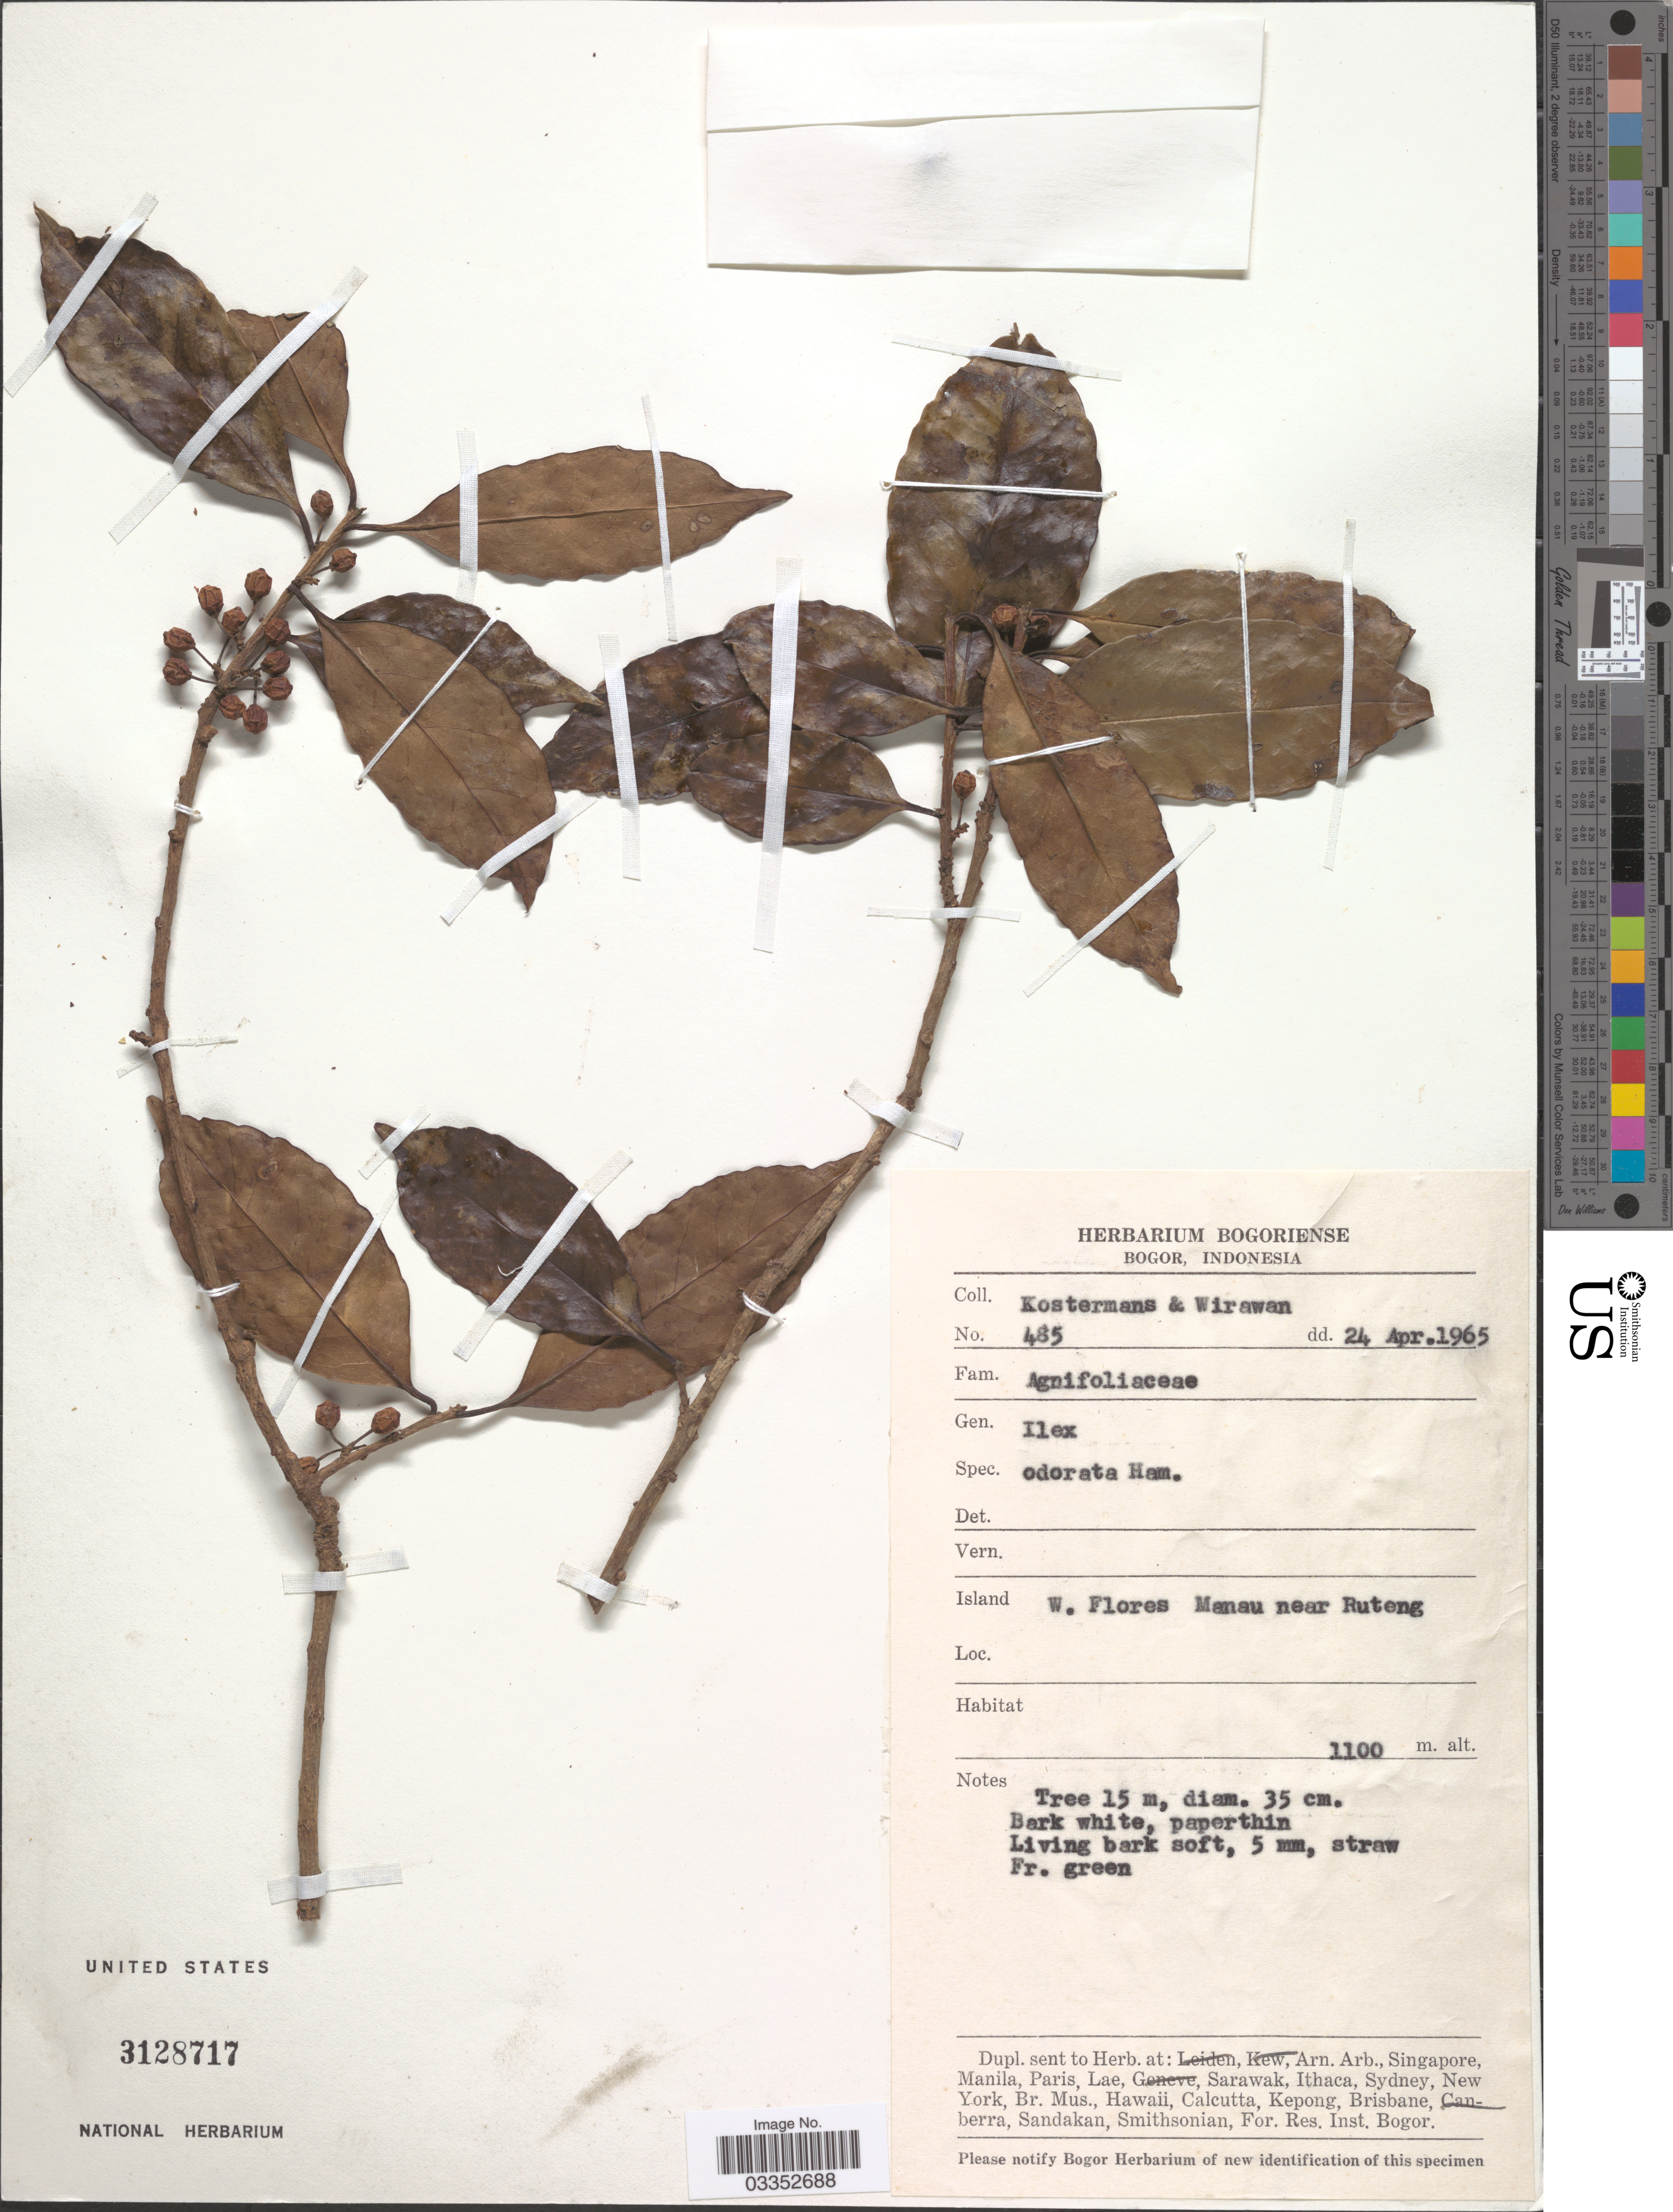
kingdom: Plantae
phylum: Tracheophyta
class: Magnoliopsida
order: Aquifoliales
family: Aquifoliaceae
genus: Ilex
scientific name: Ilex odorata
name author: Ham.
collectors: Kostermans & -. Wirawan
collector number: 485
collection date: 1965-04-24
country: Indonesia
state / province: Nusa Tenggara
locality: Island W. Flores Manau near Ruteng.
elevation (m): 1100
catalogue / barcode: US 3128717